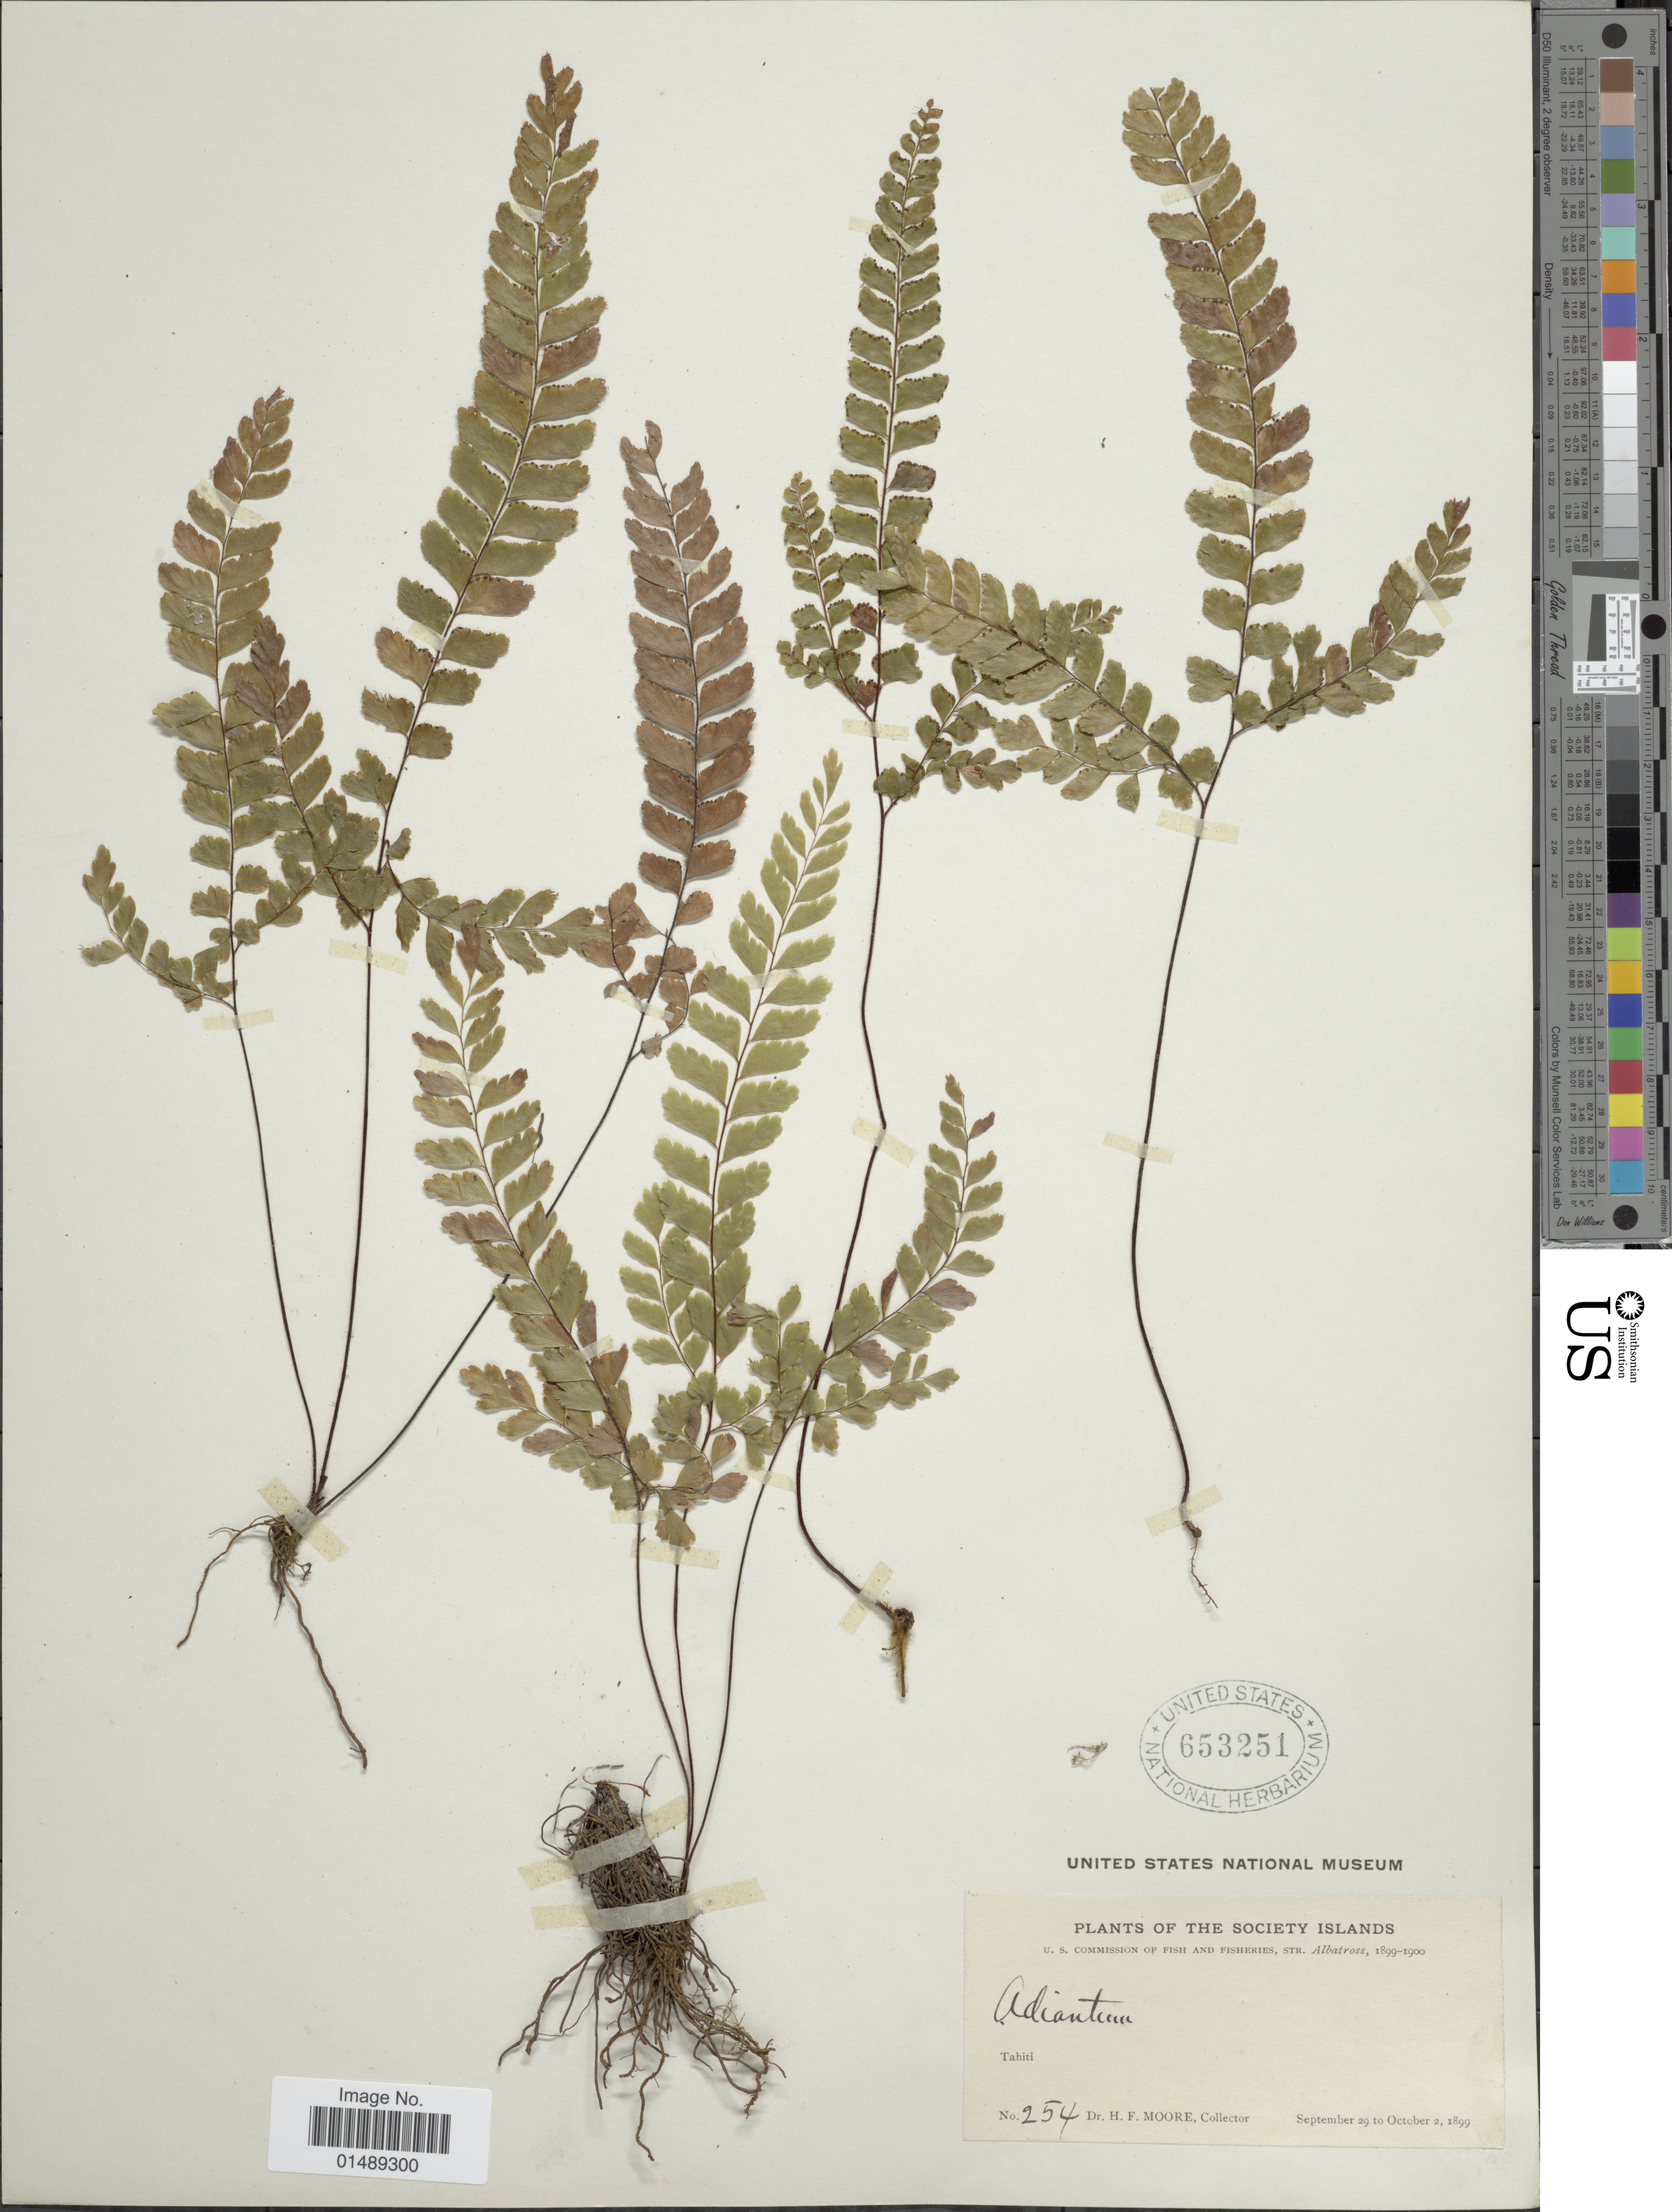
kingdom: Plantae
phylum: Tracheophyta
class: Polypodiopsida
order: Polypodiales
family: Pteridaceae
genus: Adiantum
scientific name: Adiantum hispidulum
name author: Sw.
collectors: H. F. Moore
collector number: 254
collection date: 1899-09-29/1899-10-02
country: French Polynesia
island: Tahiti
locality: The Society Islands, Tahiti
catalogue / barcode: US 653251